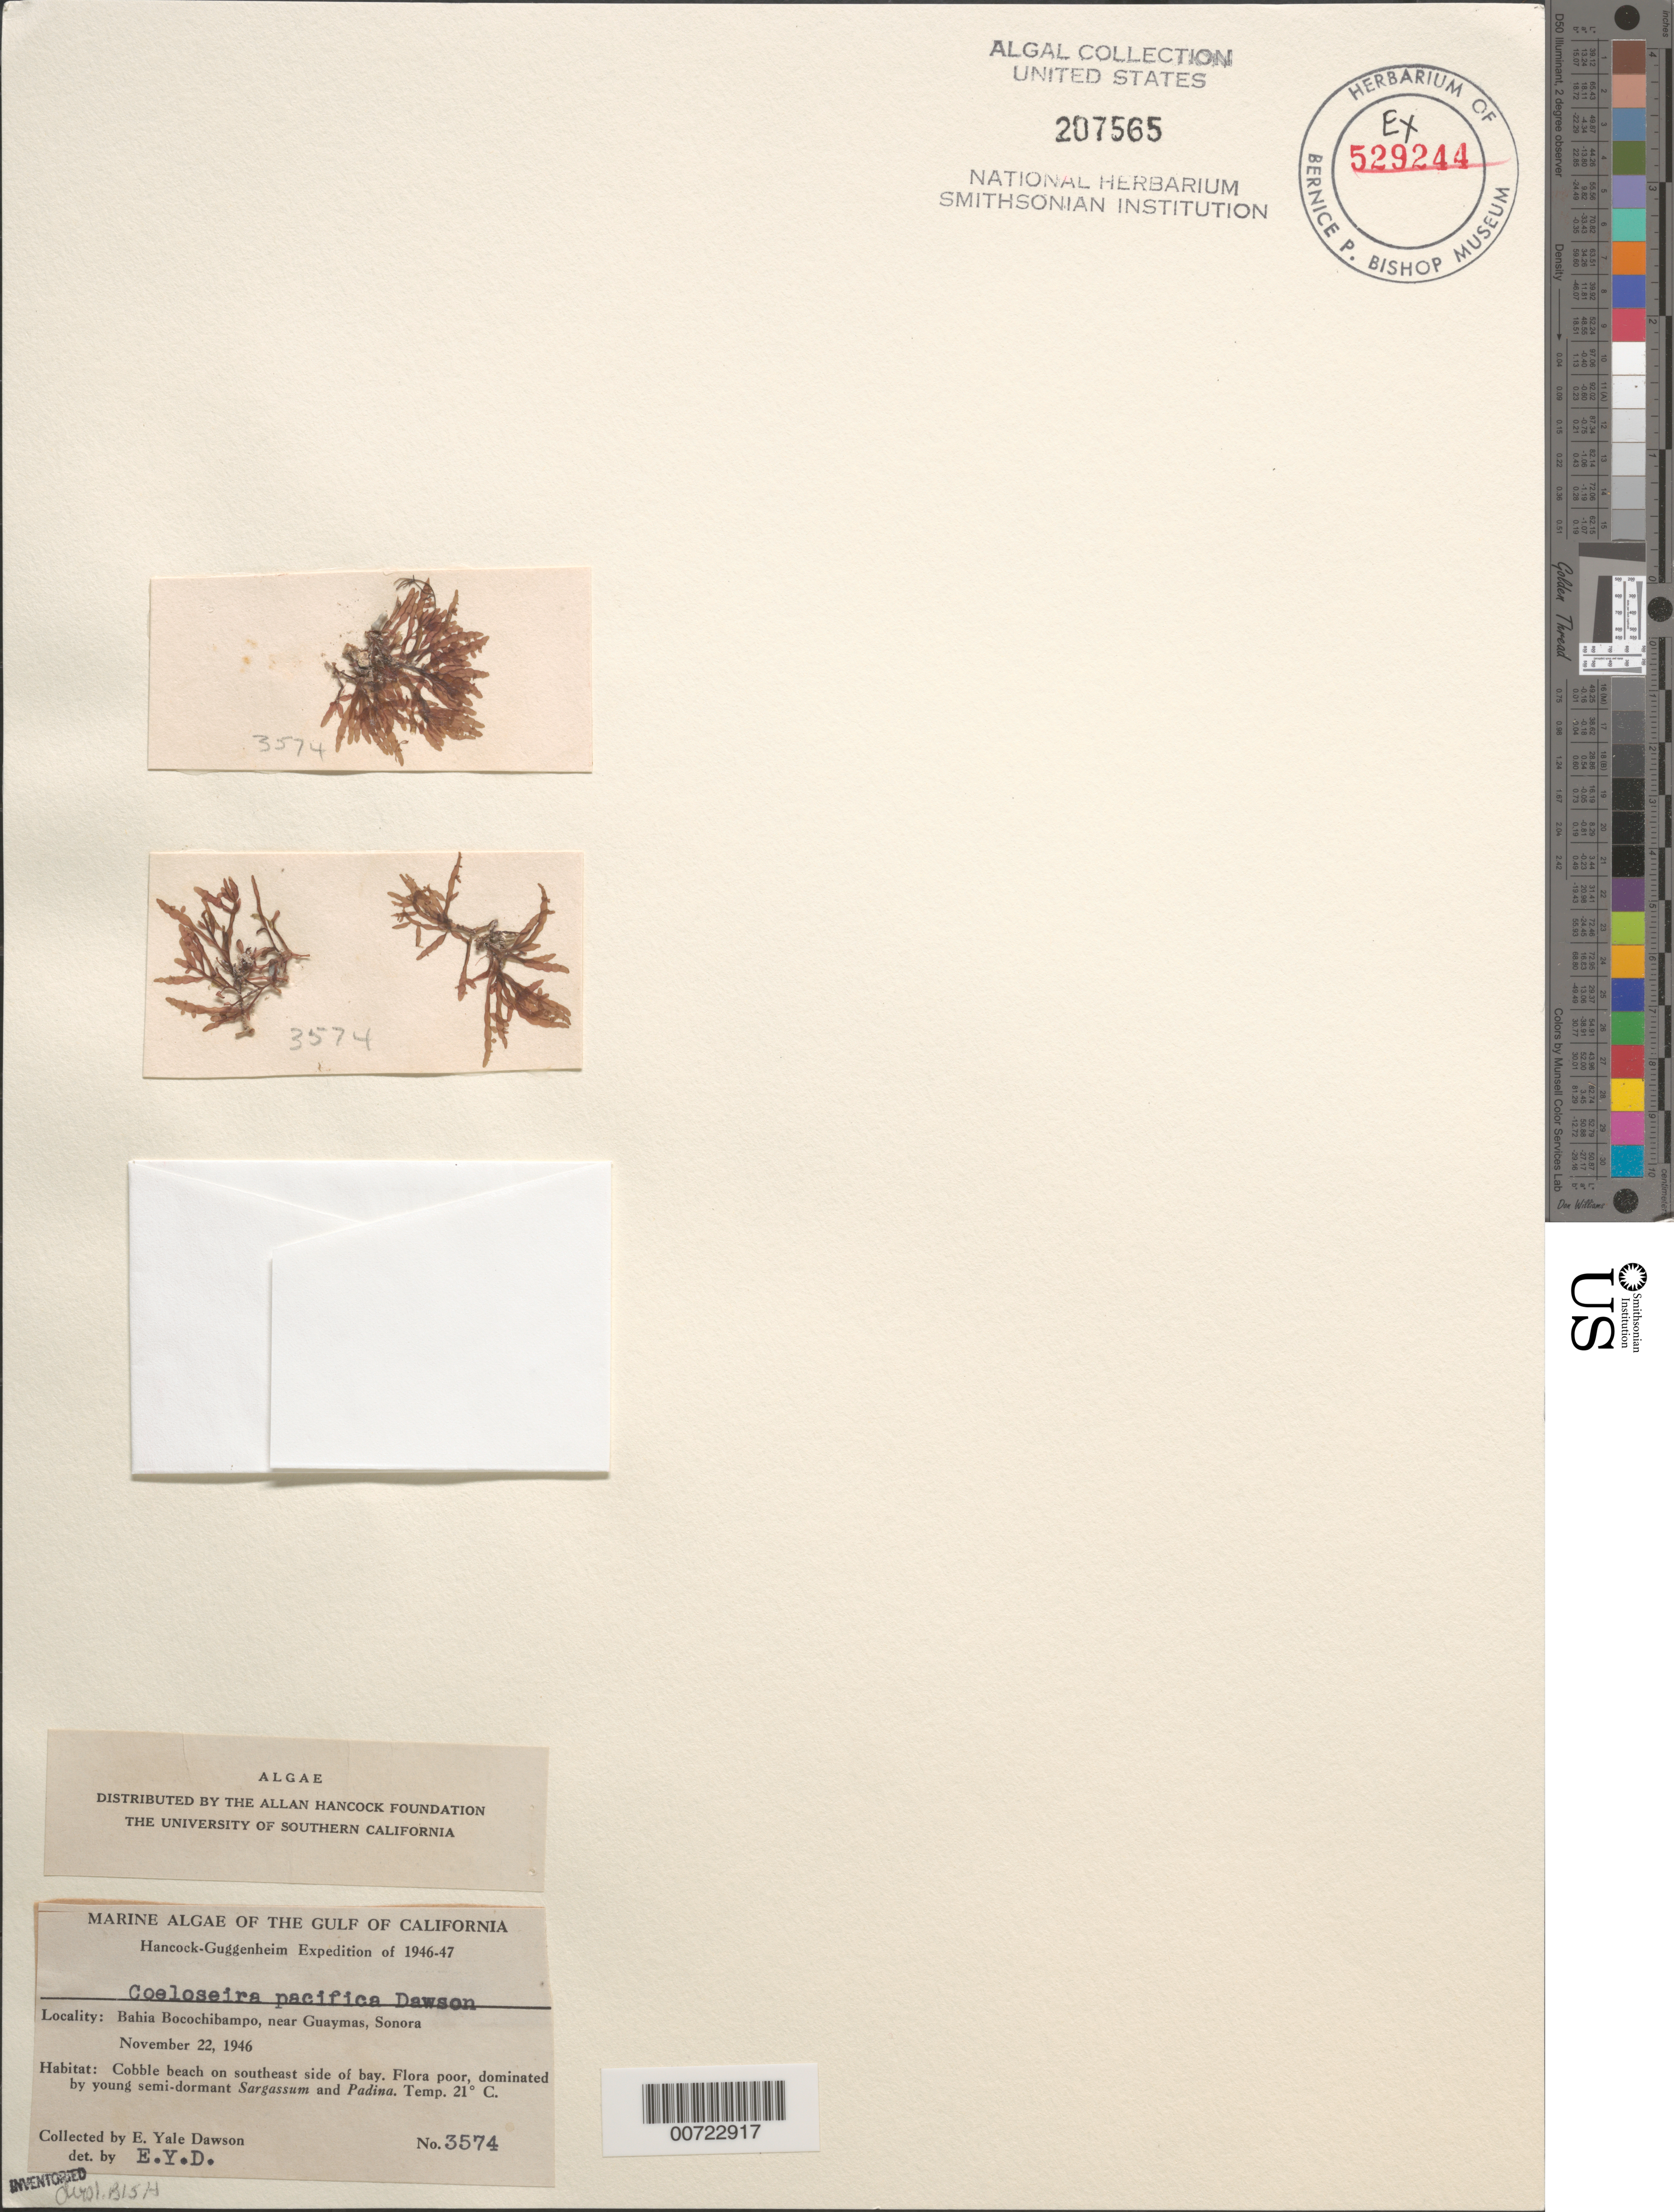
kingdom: Plantae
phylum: Rhodophyta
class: Florideophyceae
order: Rhodymeniales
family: Champiaceae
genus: Gastroclonium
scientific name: Gastroclonium pacificum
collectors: E. Y. Dawson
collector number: EYD 3374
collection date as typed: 22 Nov 1946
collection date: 1946-11-22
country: Mexico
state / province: Sonora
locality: Bahia Bocochibampo, near Guaymas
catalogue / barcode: US 207565